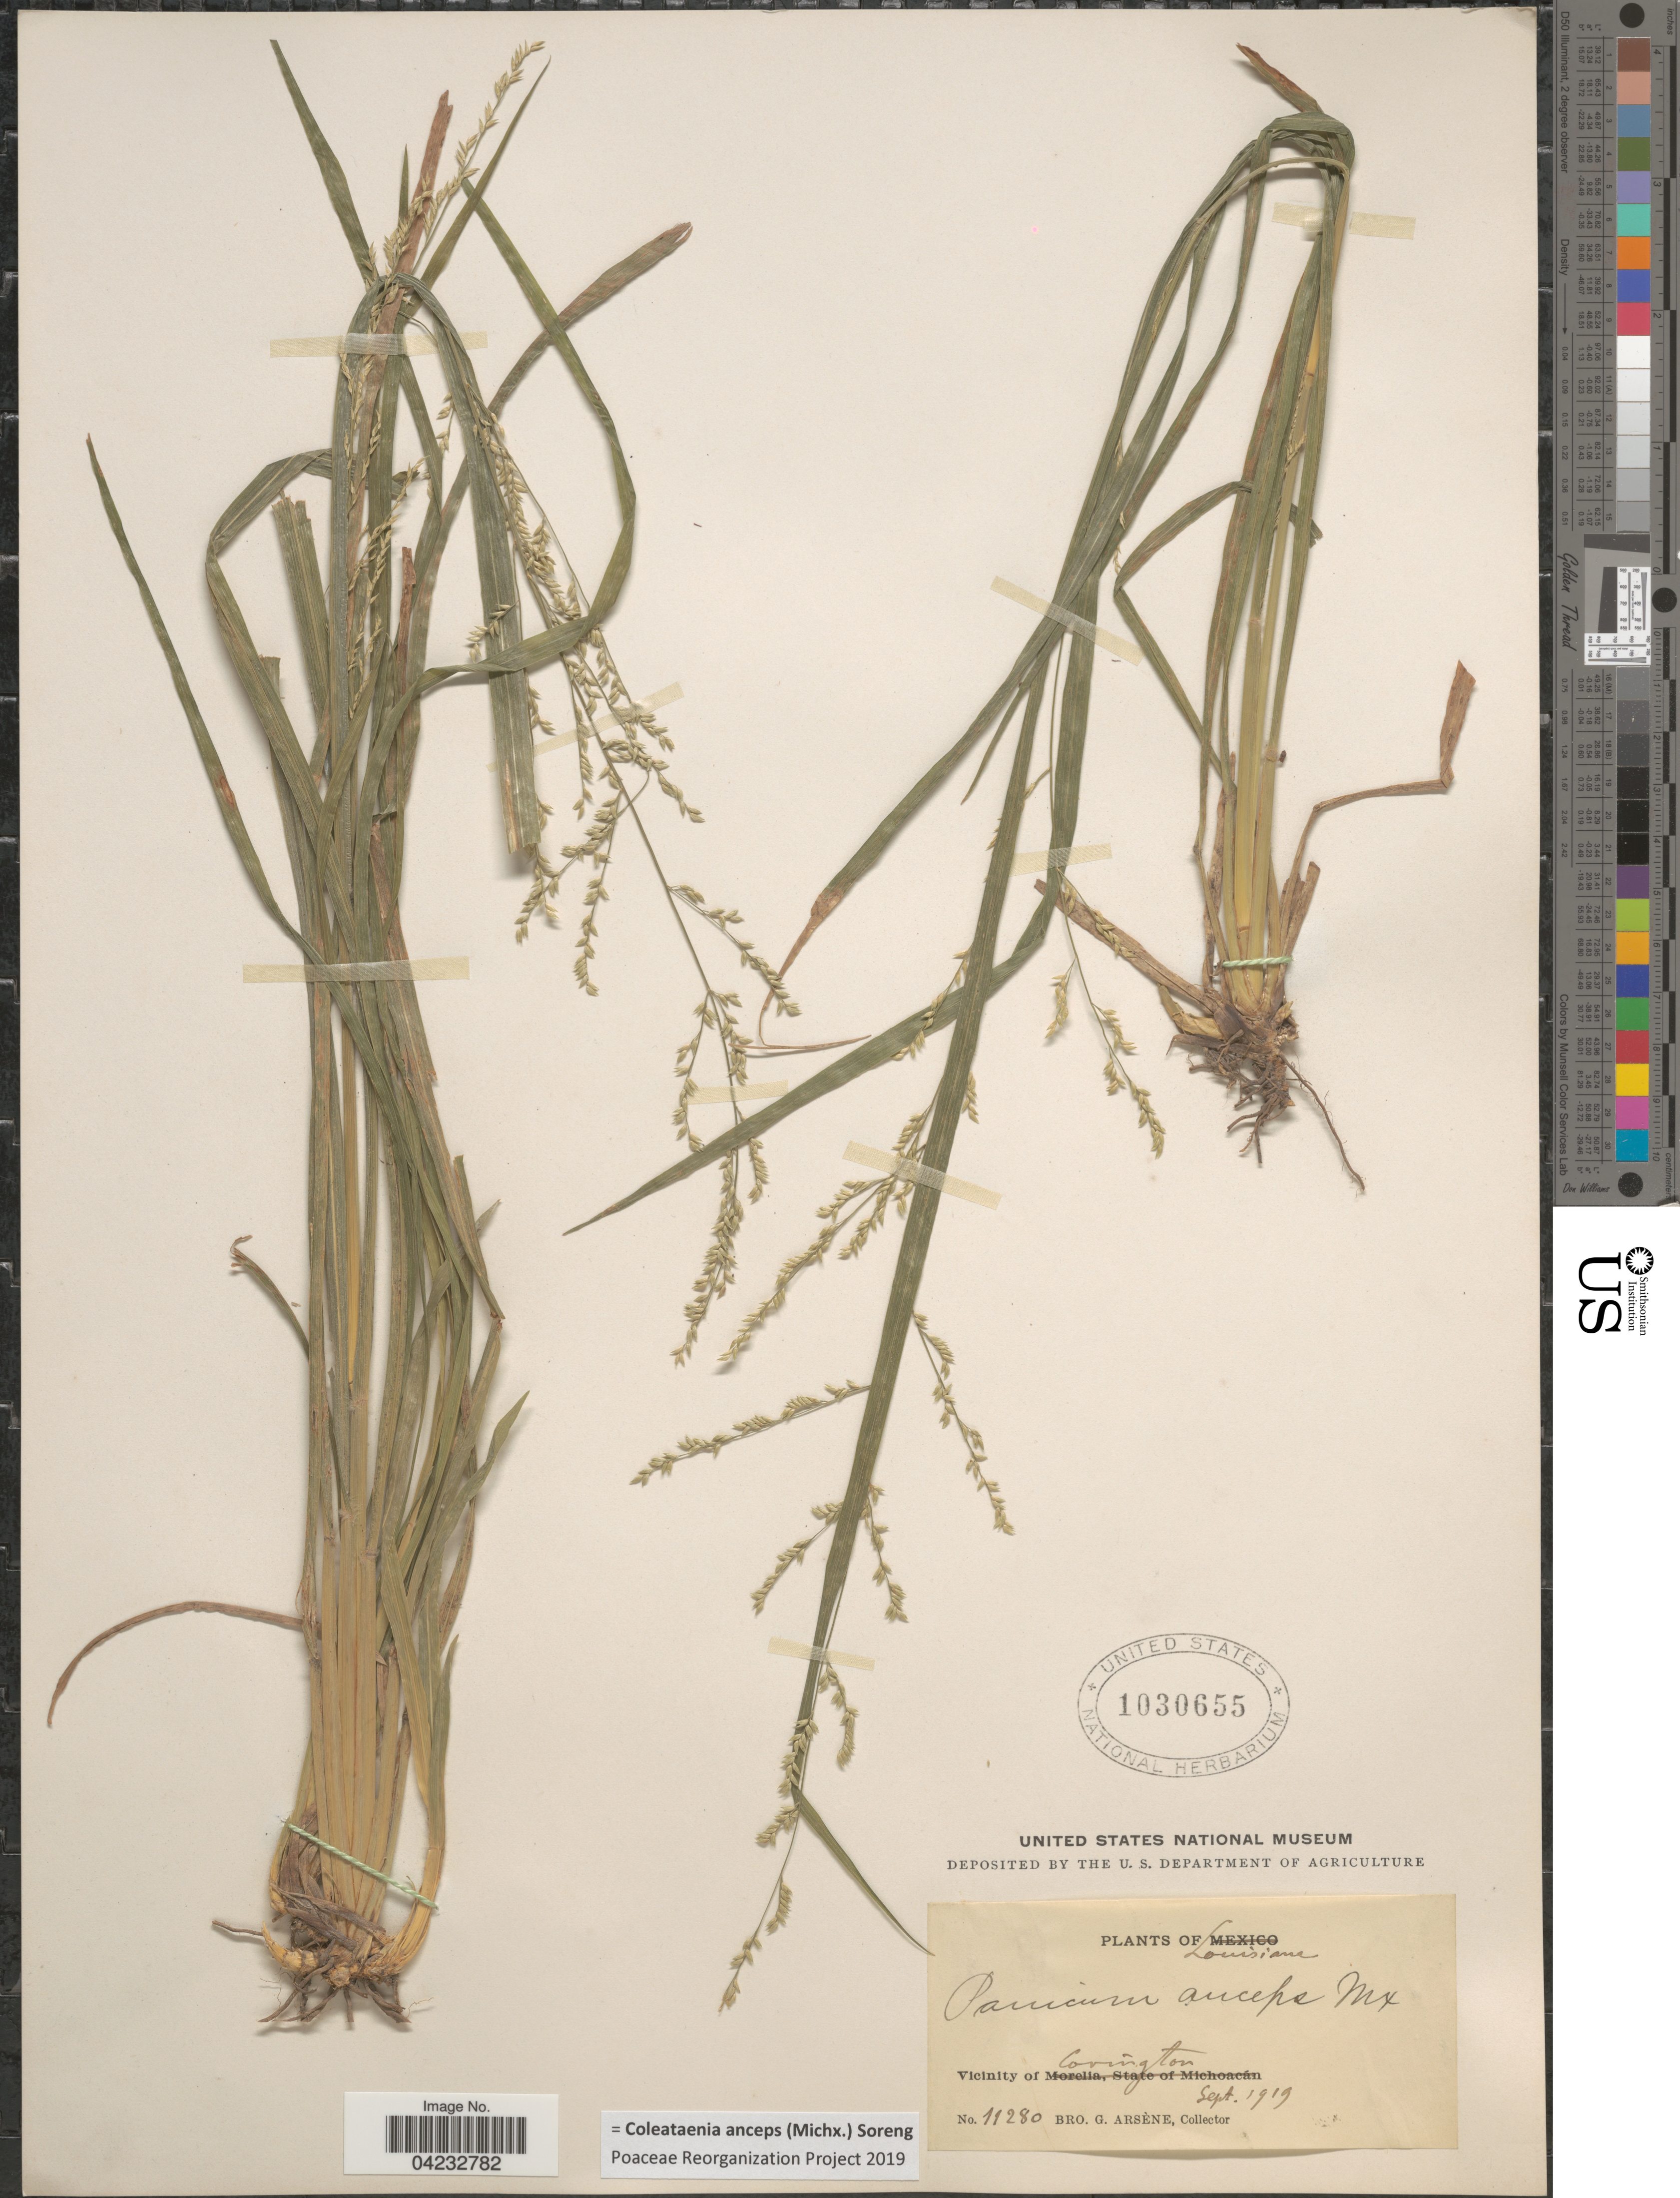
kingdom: Plantae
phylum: Tracheophyta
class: Liliopsida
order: Poales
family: Poaceae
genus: Coleataenia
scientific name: Coleataenia anceps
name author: (Michx.) Soreng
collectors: Bro. G. Arsène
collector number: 11280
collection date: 1919-09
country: United States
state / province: Louisiana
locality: Vicinity of Covington.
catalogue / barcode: US 1030655